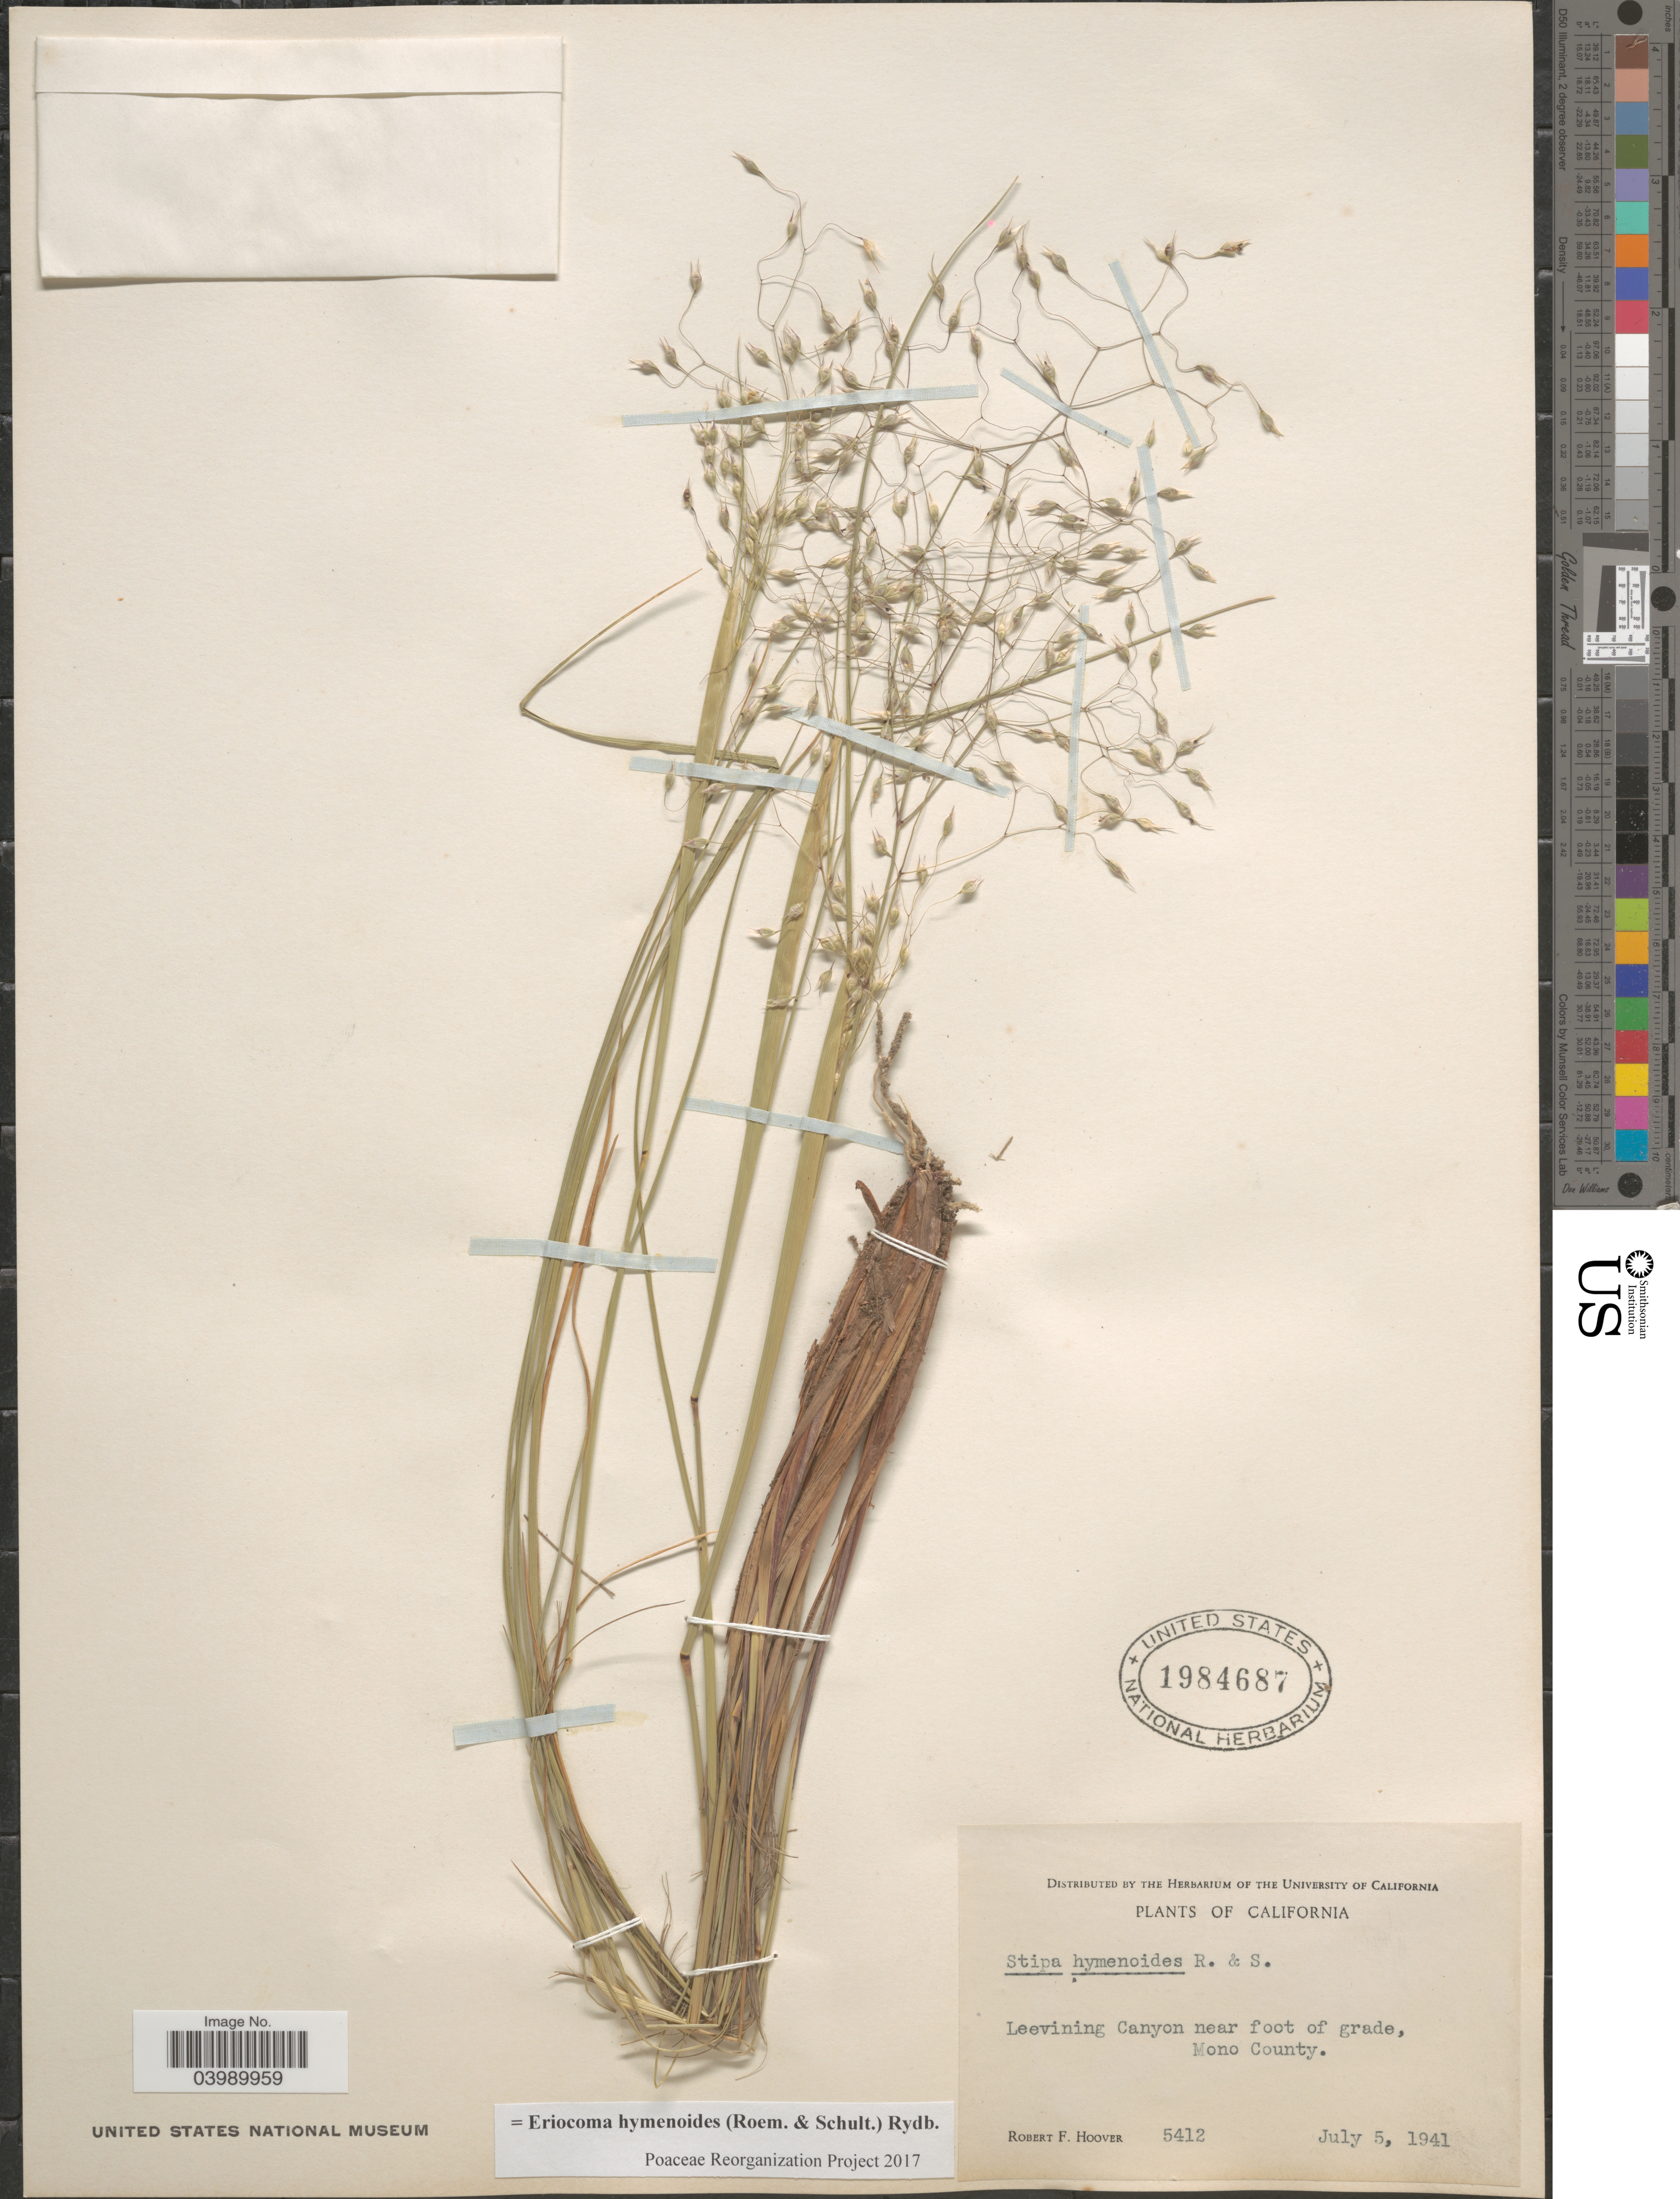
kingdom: Plantae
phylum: Tracheophyta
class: Liliopsida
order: Poales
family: Poaceae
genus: Eriocoma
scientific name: Eriocoma hymenoides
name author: (Roem. & Schult.) Rydb.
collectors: R. F. Hoover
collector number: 5412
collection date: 1941-07-05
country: United States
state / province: California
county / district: Mono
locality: Leevining Canyon near foot of grade, Mono County.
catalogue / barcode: US 1984687